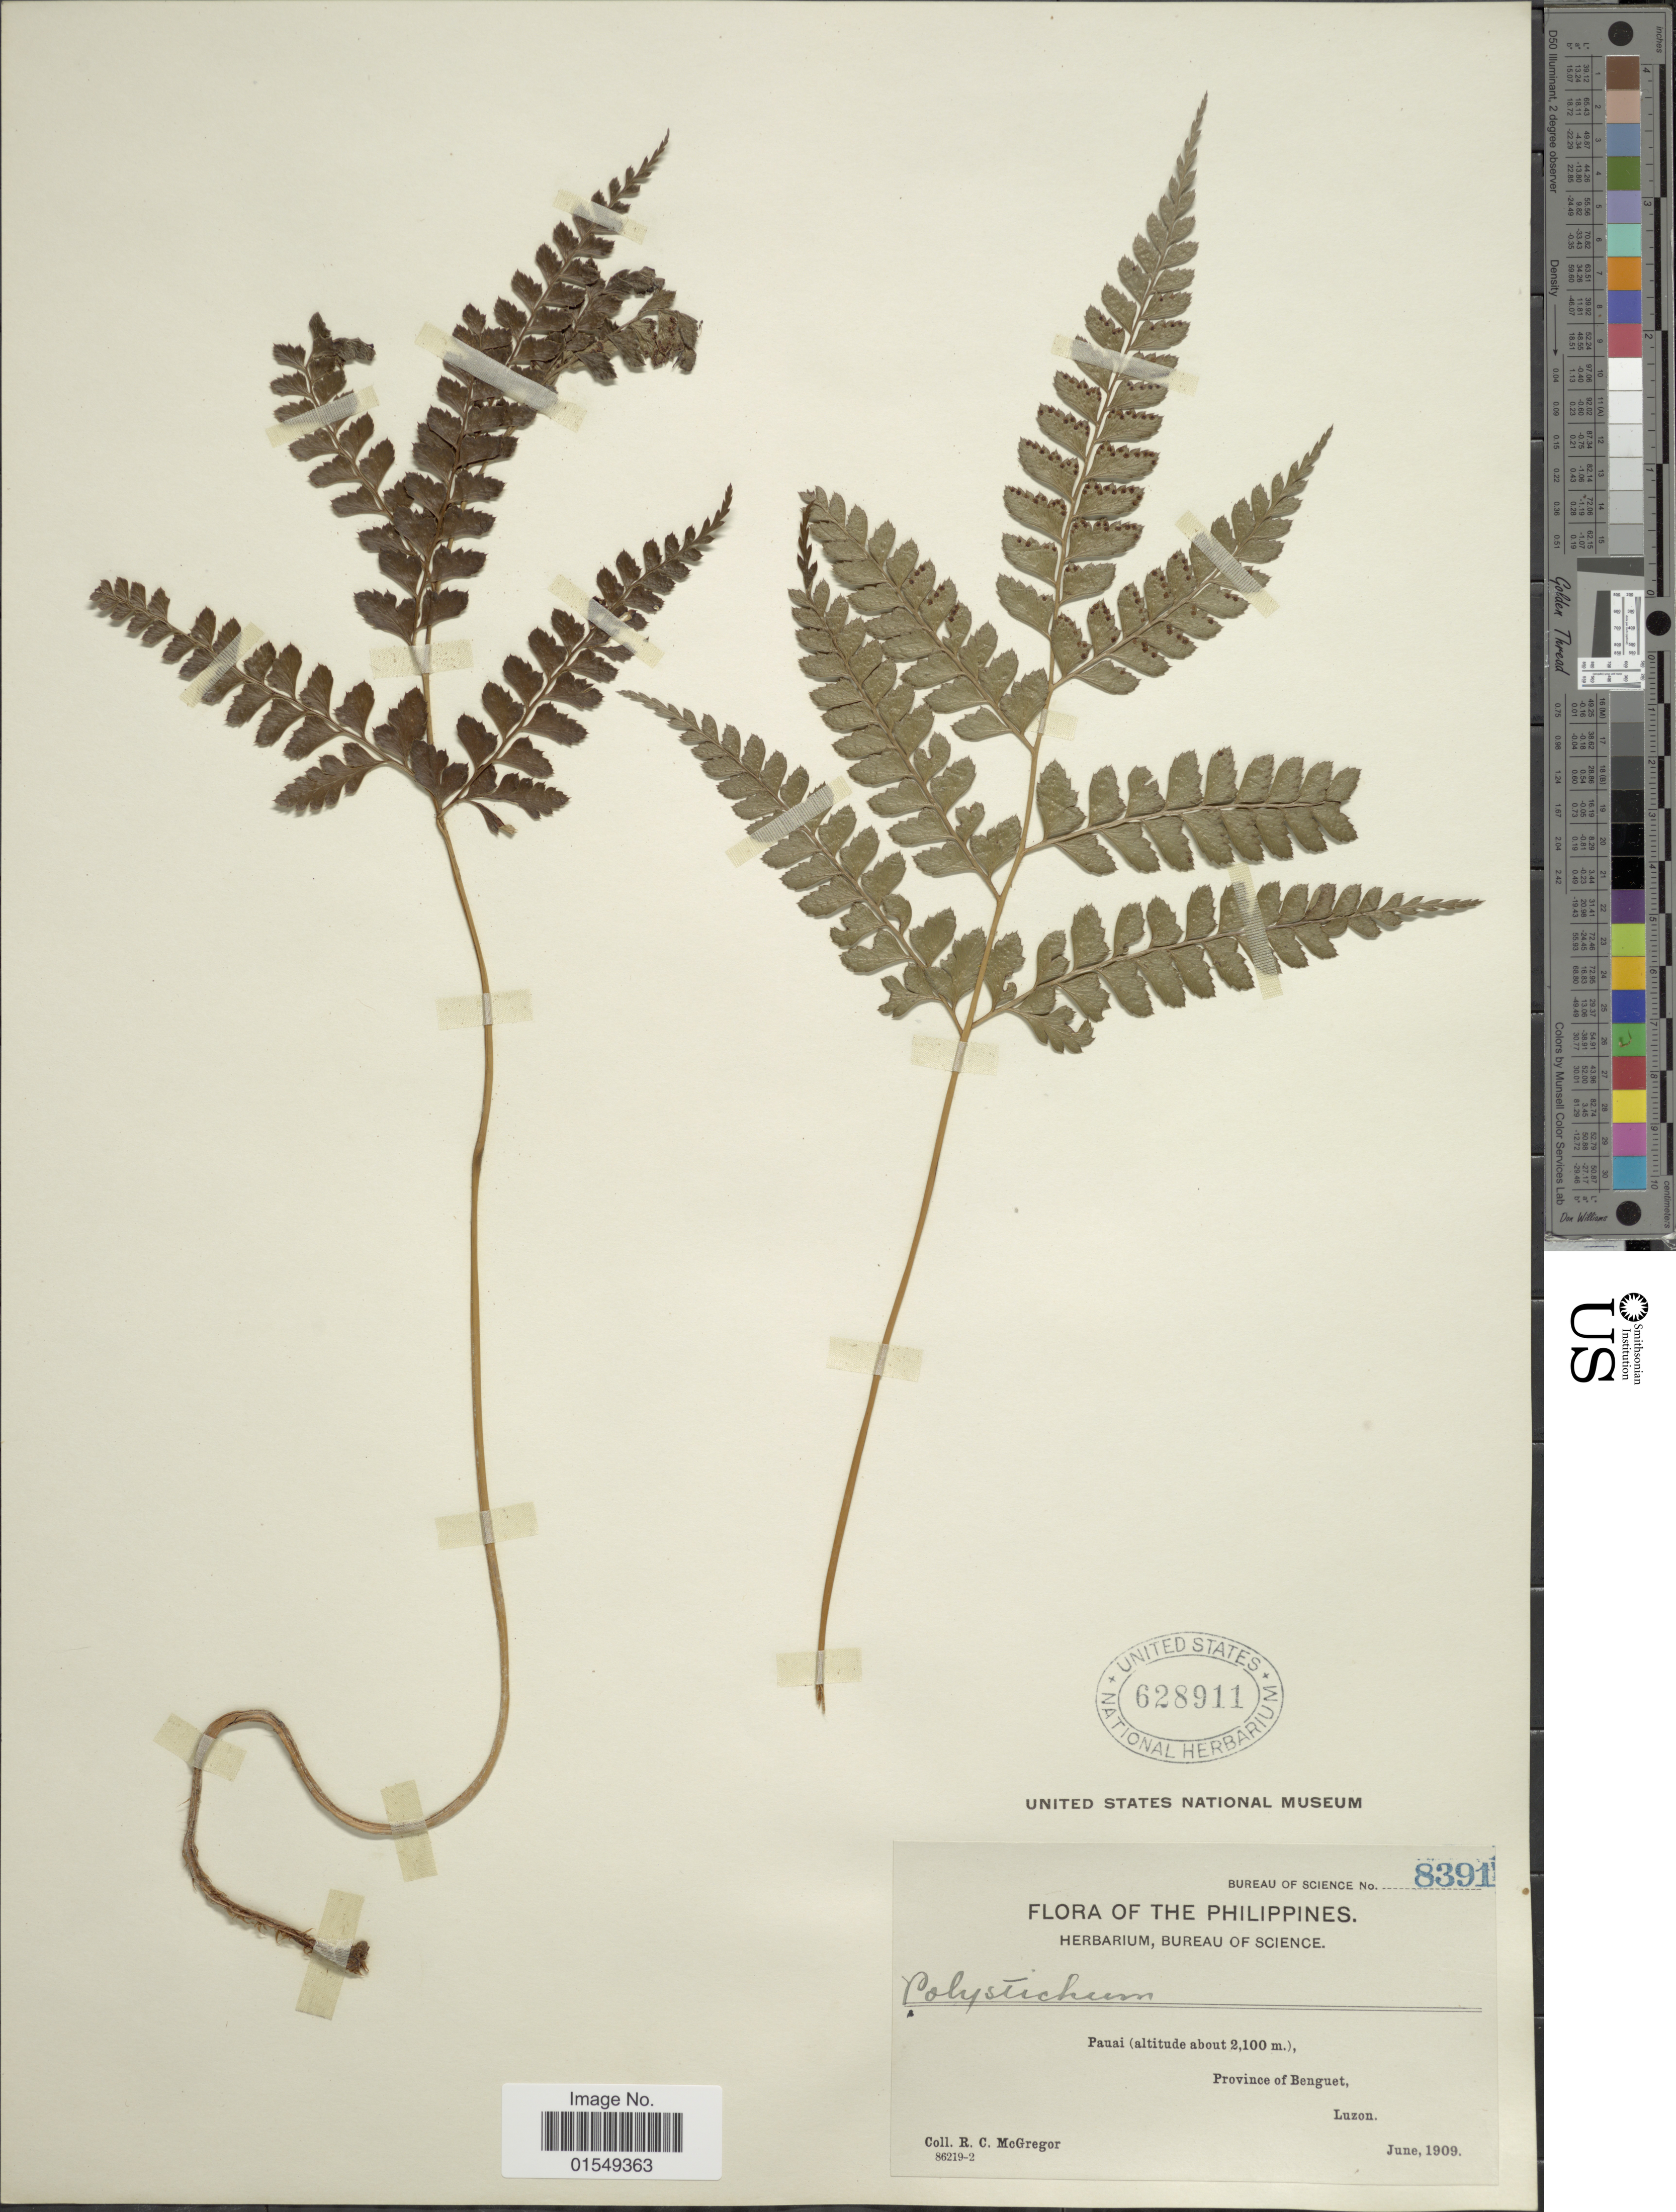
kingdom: Plantae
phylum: Tracheophyta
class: Polypodiopsida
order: Polypodiales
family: Dryopteridaceae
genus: Arachniodes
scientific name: Arachniodes amabilis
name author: (Blume) Tindale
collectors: R. C. McGregor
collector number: Bureau of Science 8391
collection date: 1909-06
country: Philippines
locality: Pauai, Province of Benguet, Luzon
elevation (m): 2100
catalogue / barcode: US 628911